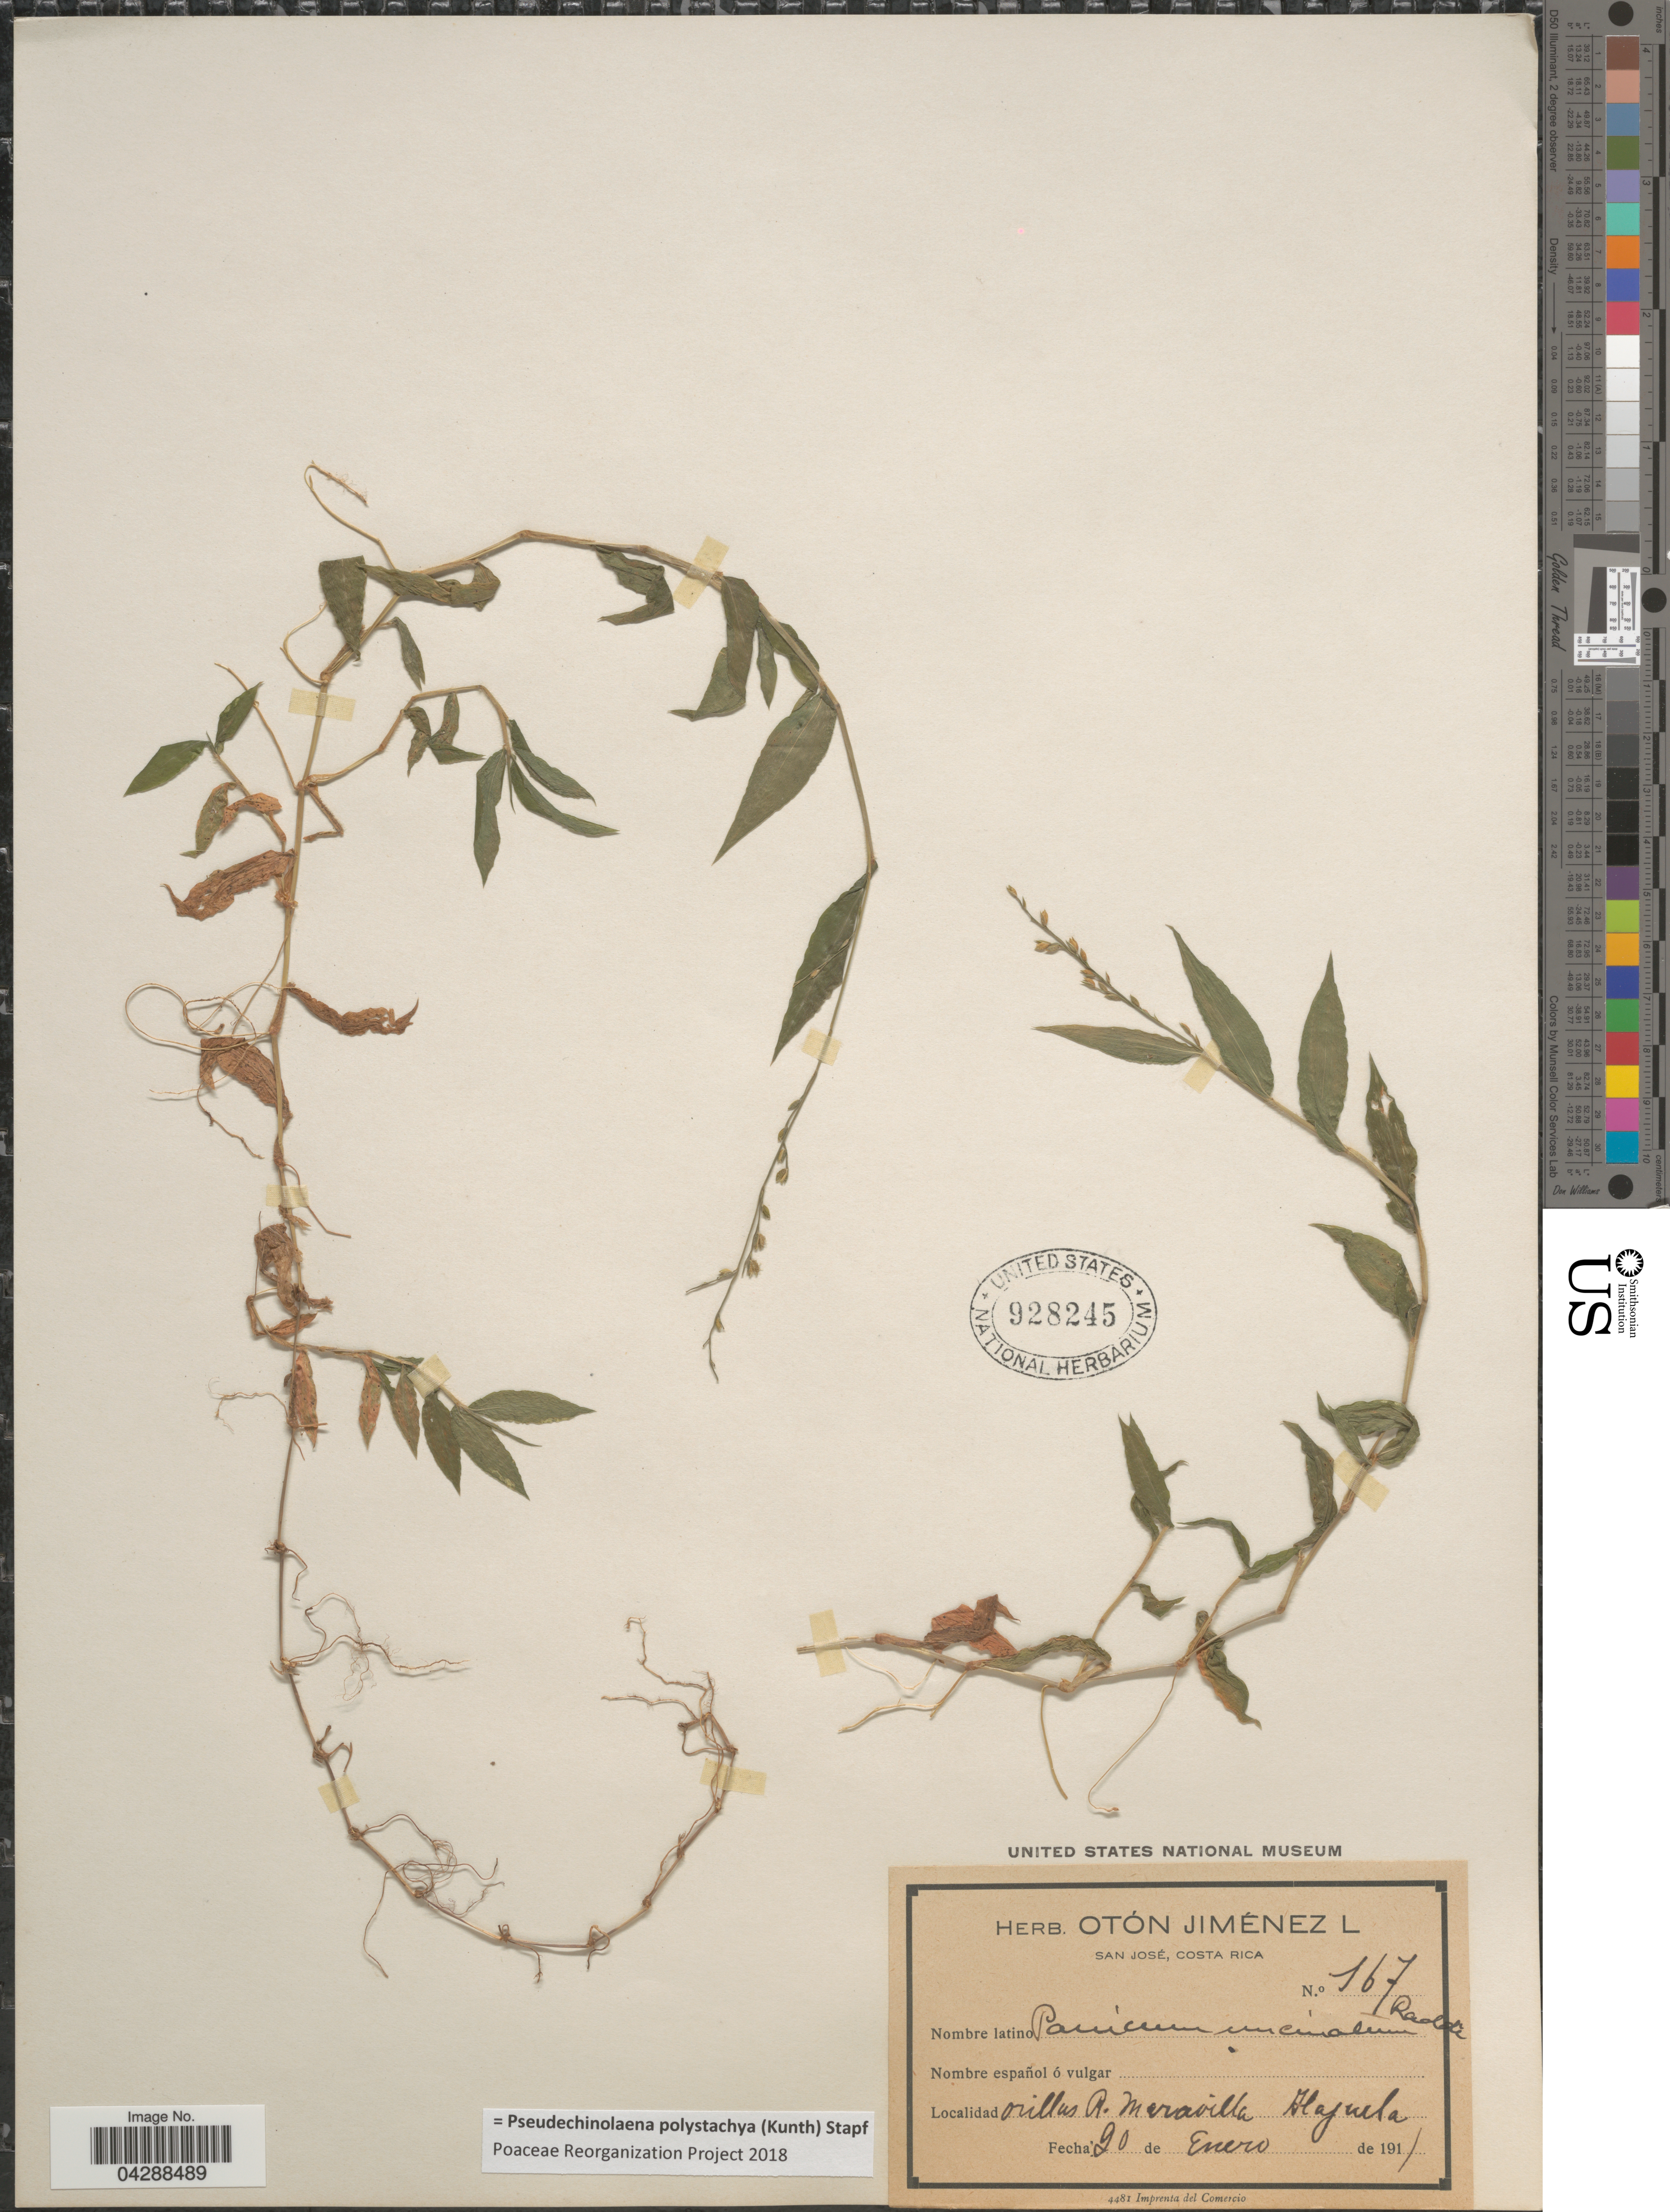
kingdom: Plantae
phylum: Tracheophyta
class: Liliopsida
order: Poales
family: Poaceae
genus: Pseudechinolaena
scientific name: Pseudechinolaena polystachya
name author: (Kunth) Stapf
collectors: ex herb. O. Jimenez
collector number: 167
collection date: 1911-01-20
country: Costa Rica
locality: Orillas R. Meravilla. Alajuela.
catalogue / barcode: US 928245